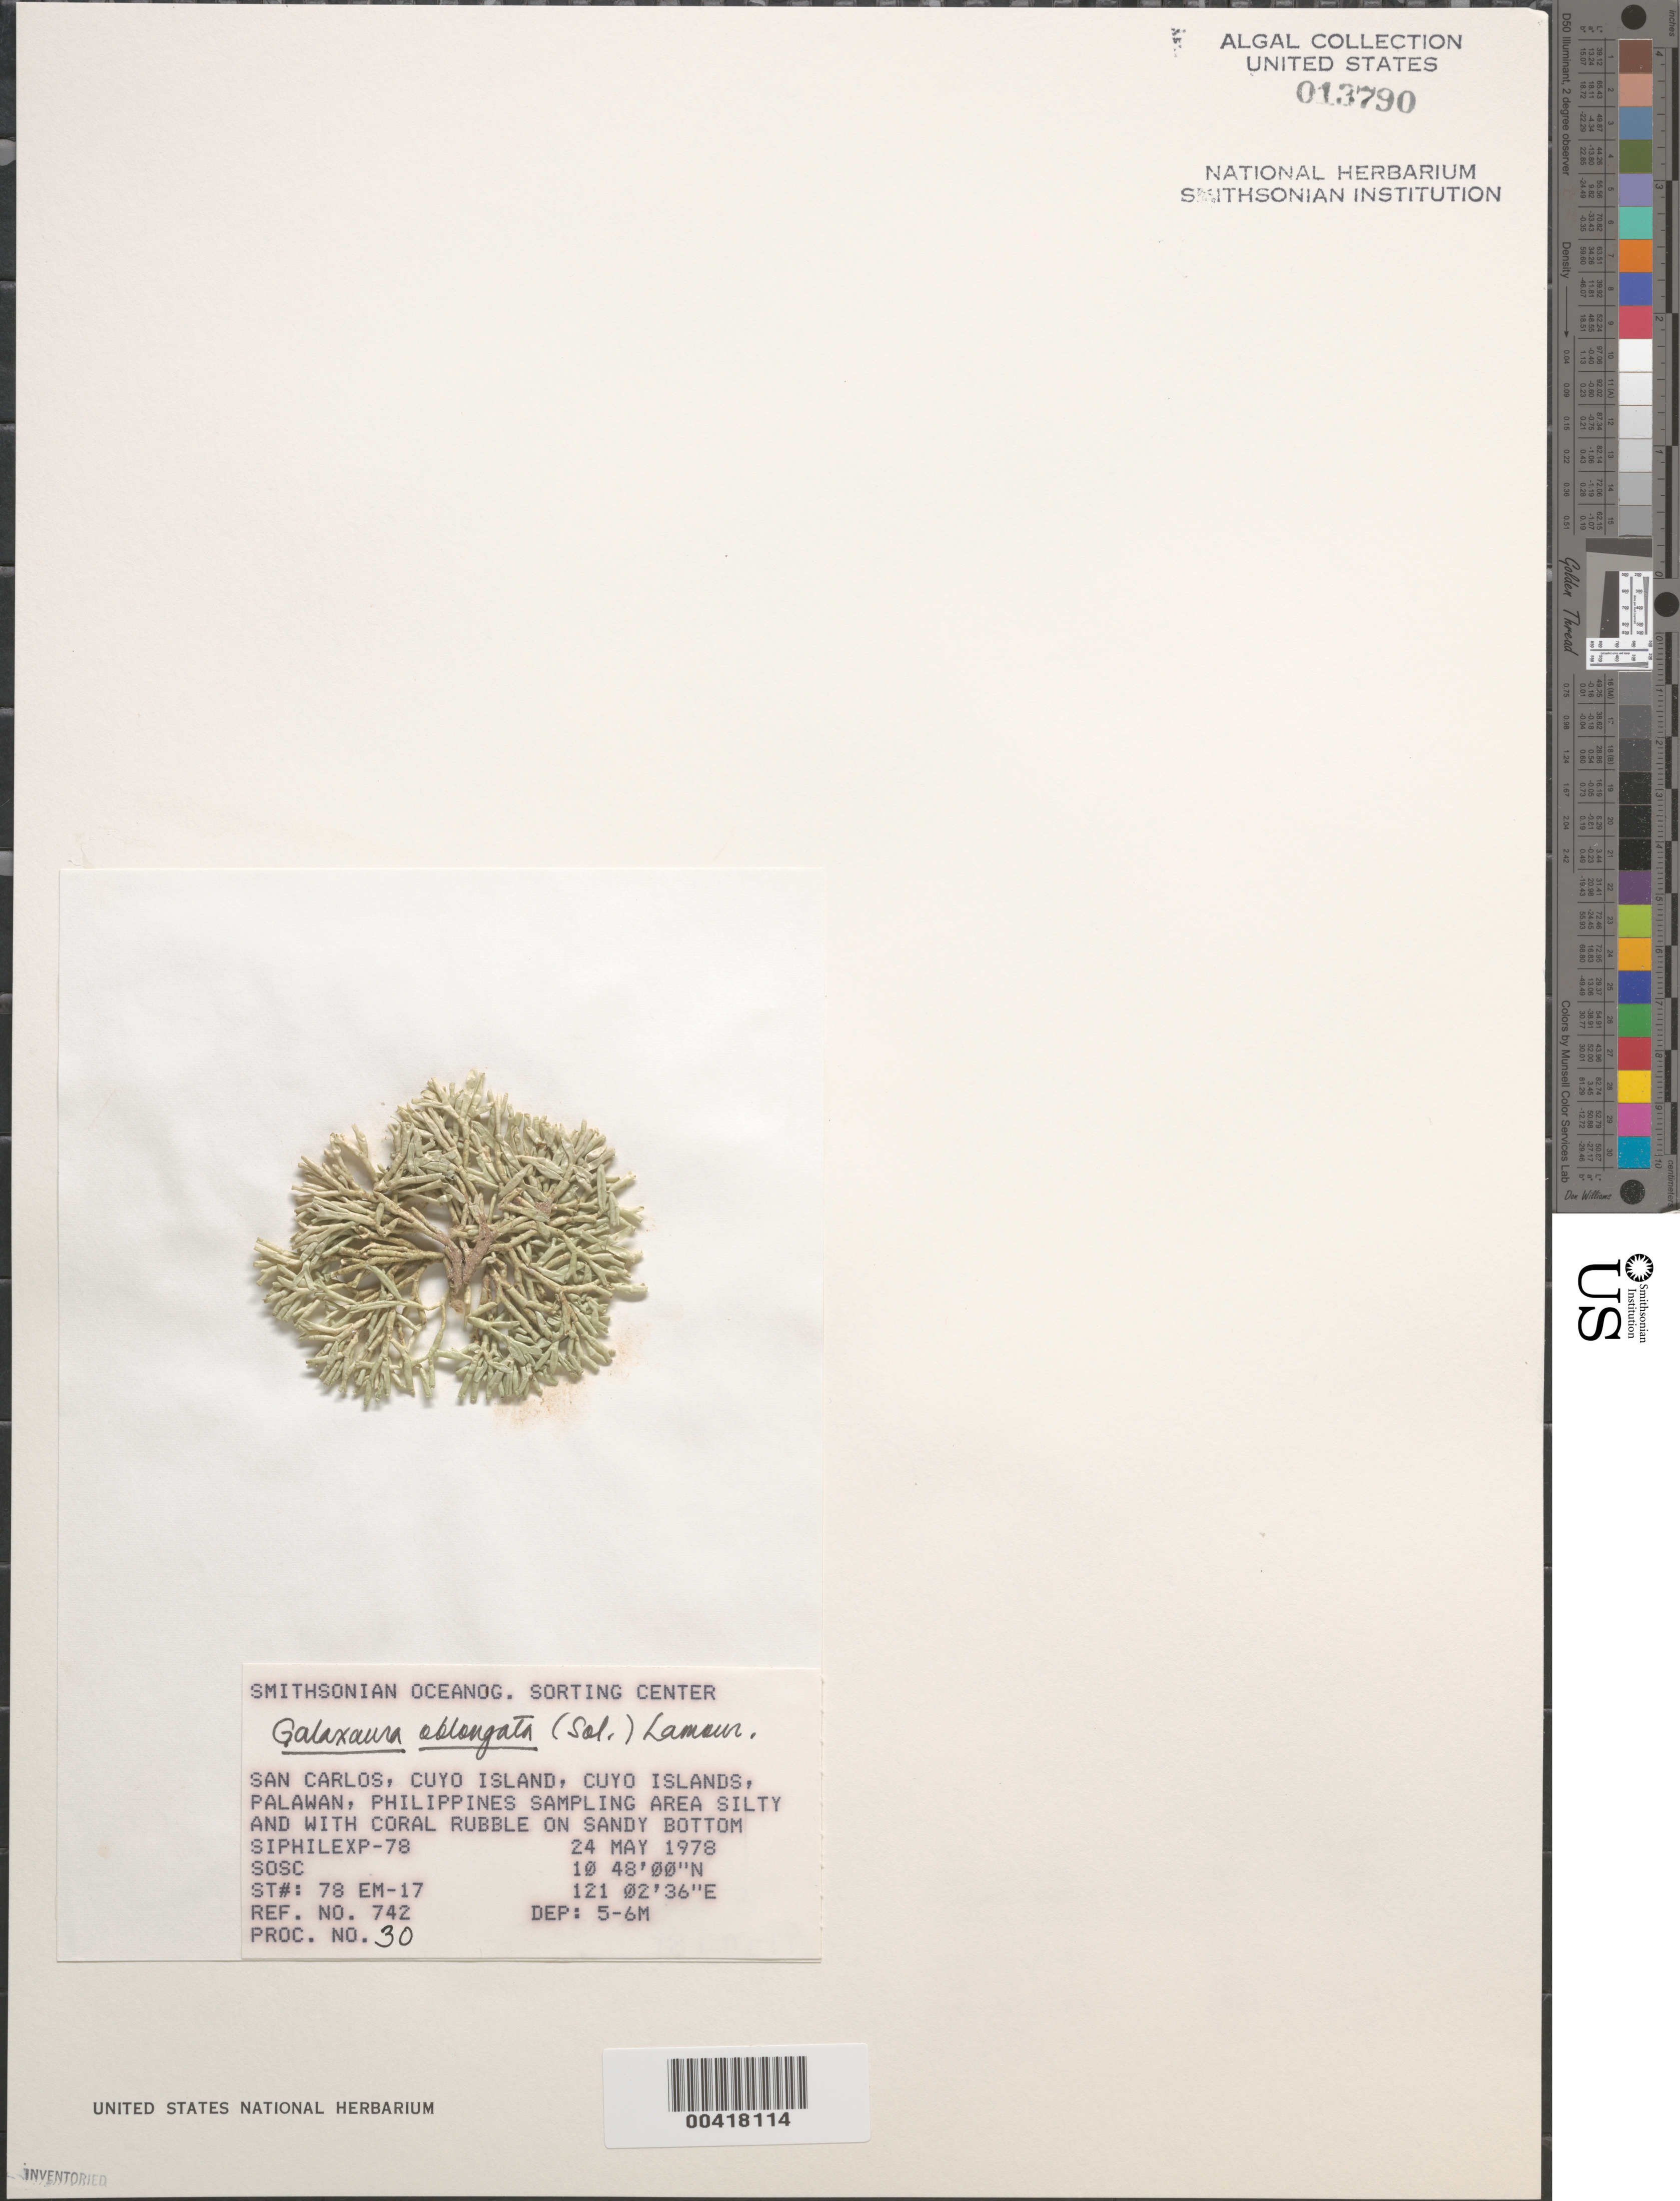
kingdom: Plantae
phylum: Rhodophyta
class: Florideophyceae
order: Nemaliales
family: Galaxauraceae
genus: Tricleocarpa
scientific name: Tricleocarpa fragilis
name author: (L.) Huisman & R.A. Towns.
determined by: Algae name updating Project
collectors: SOSC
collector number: Station 78 Em-17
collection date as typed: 24 May 1978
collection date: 1978-05-24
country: Philippines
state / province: Mimaropa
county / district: Palawan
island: Cuyo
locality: San Carlos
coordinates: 10 48' 00" N, 121 02' 36" E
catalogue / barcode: US 13790